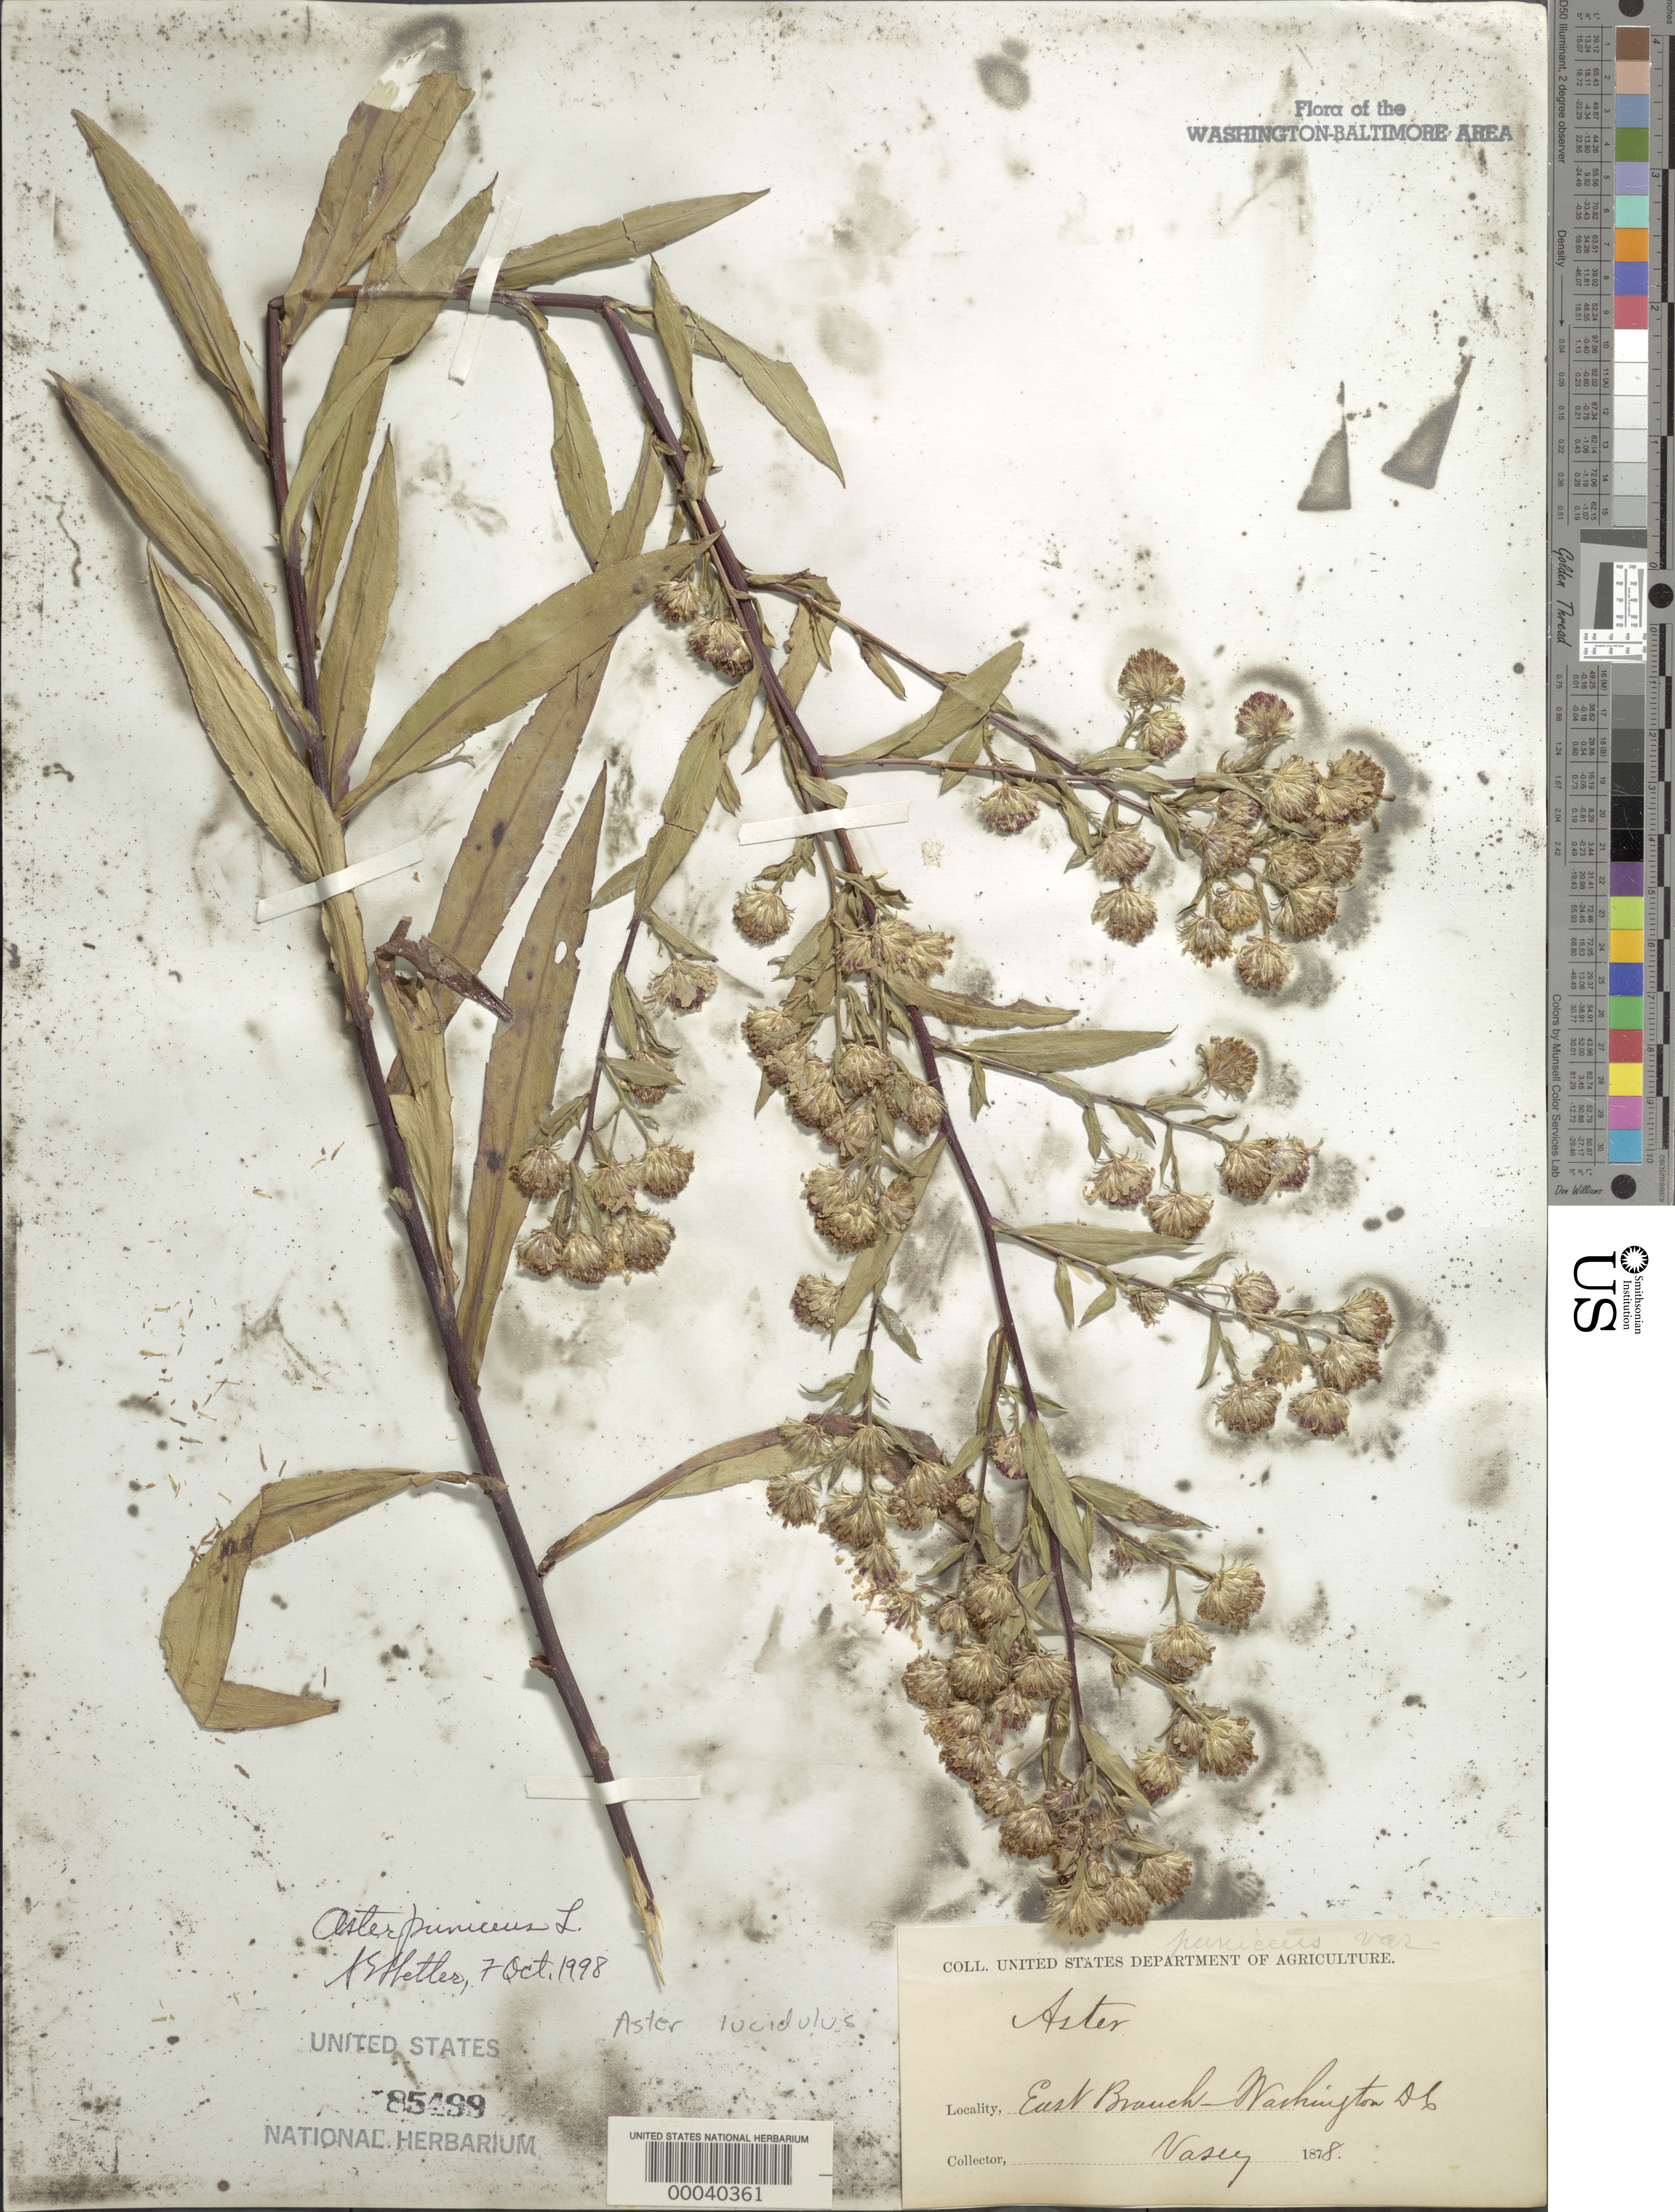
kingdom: Plantae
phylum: Tracheophyta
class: Magnoliopsida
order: Asterales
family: Asteraceae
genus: Symphyotrichum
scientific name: Symphyotrichum puniceum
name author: (L.) Á. Löve & D. Löve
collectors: G. Vasey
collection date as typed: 1878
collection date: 1878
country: United States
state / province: District of Columbia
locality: East Branch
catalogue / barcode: US 85499